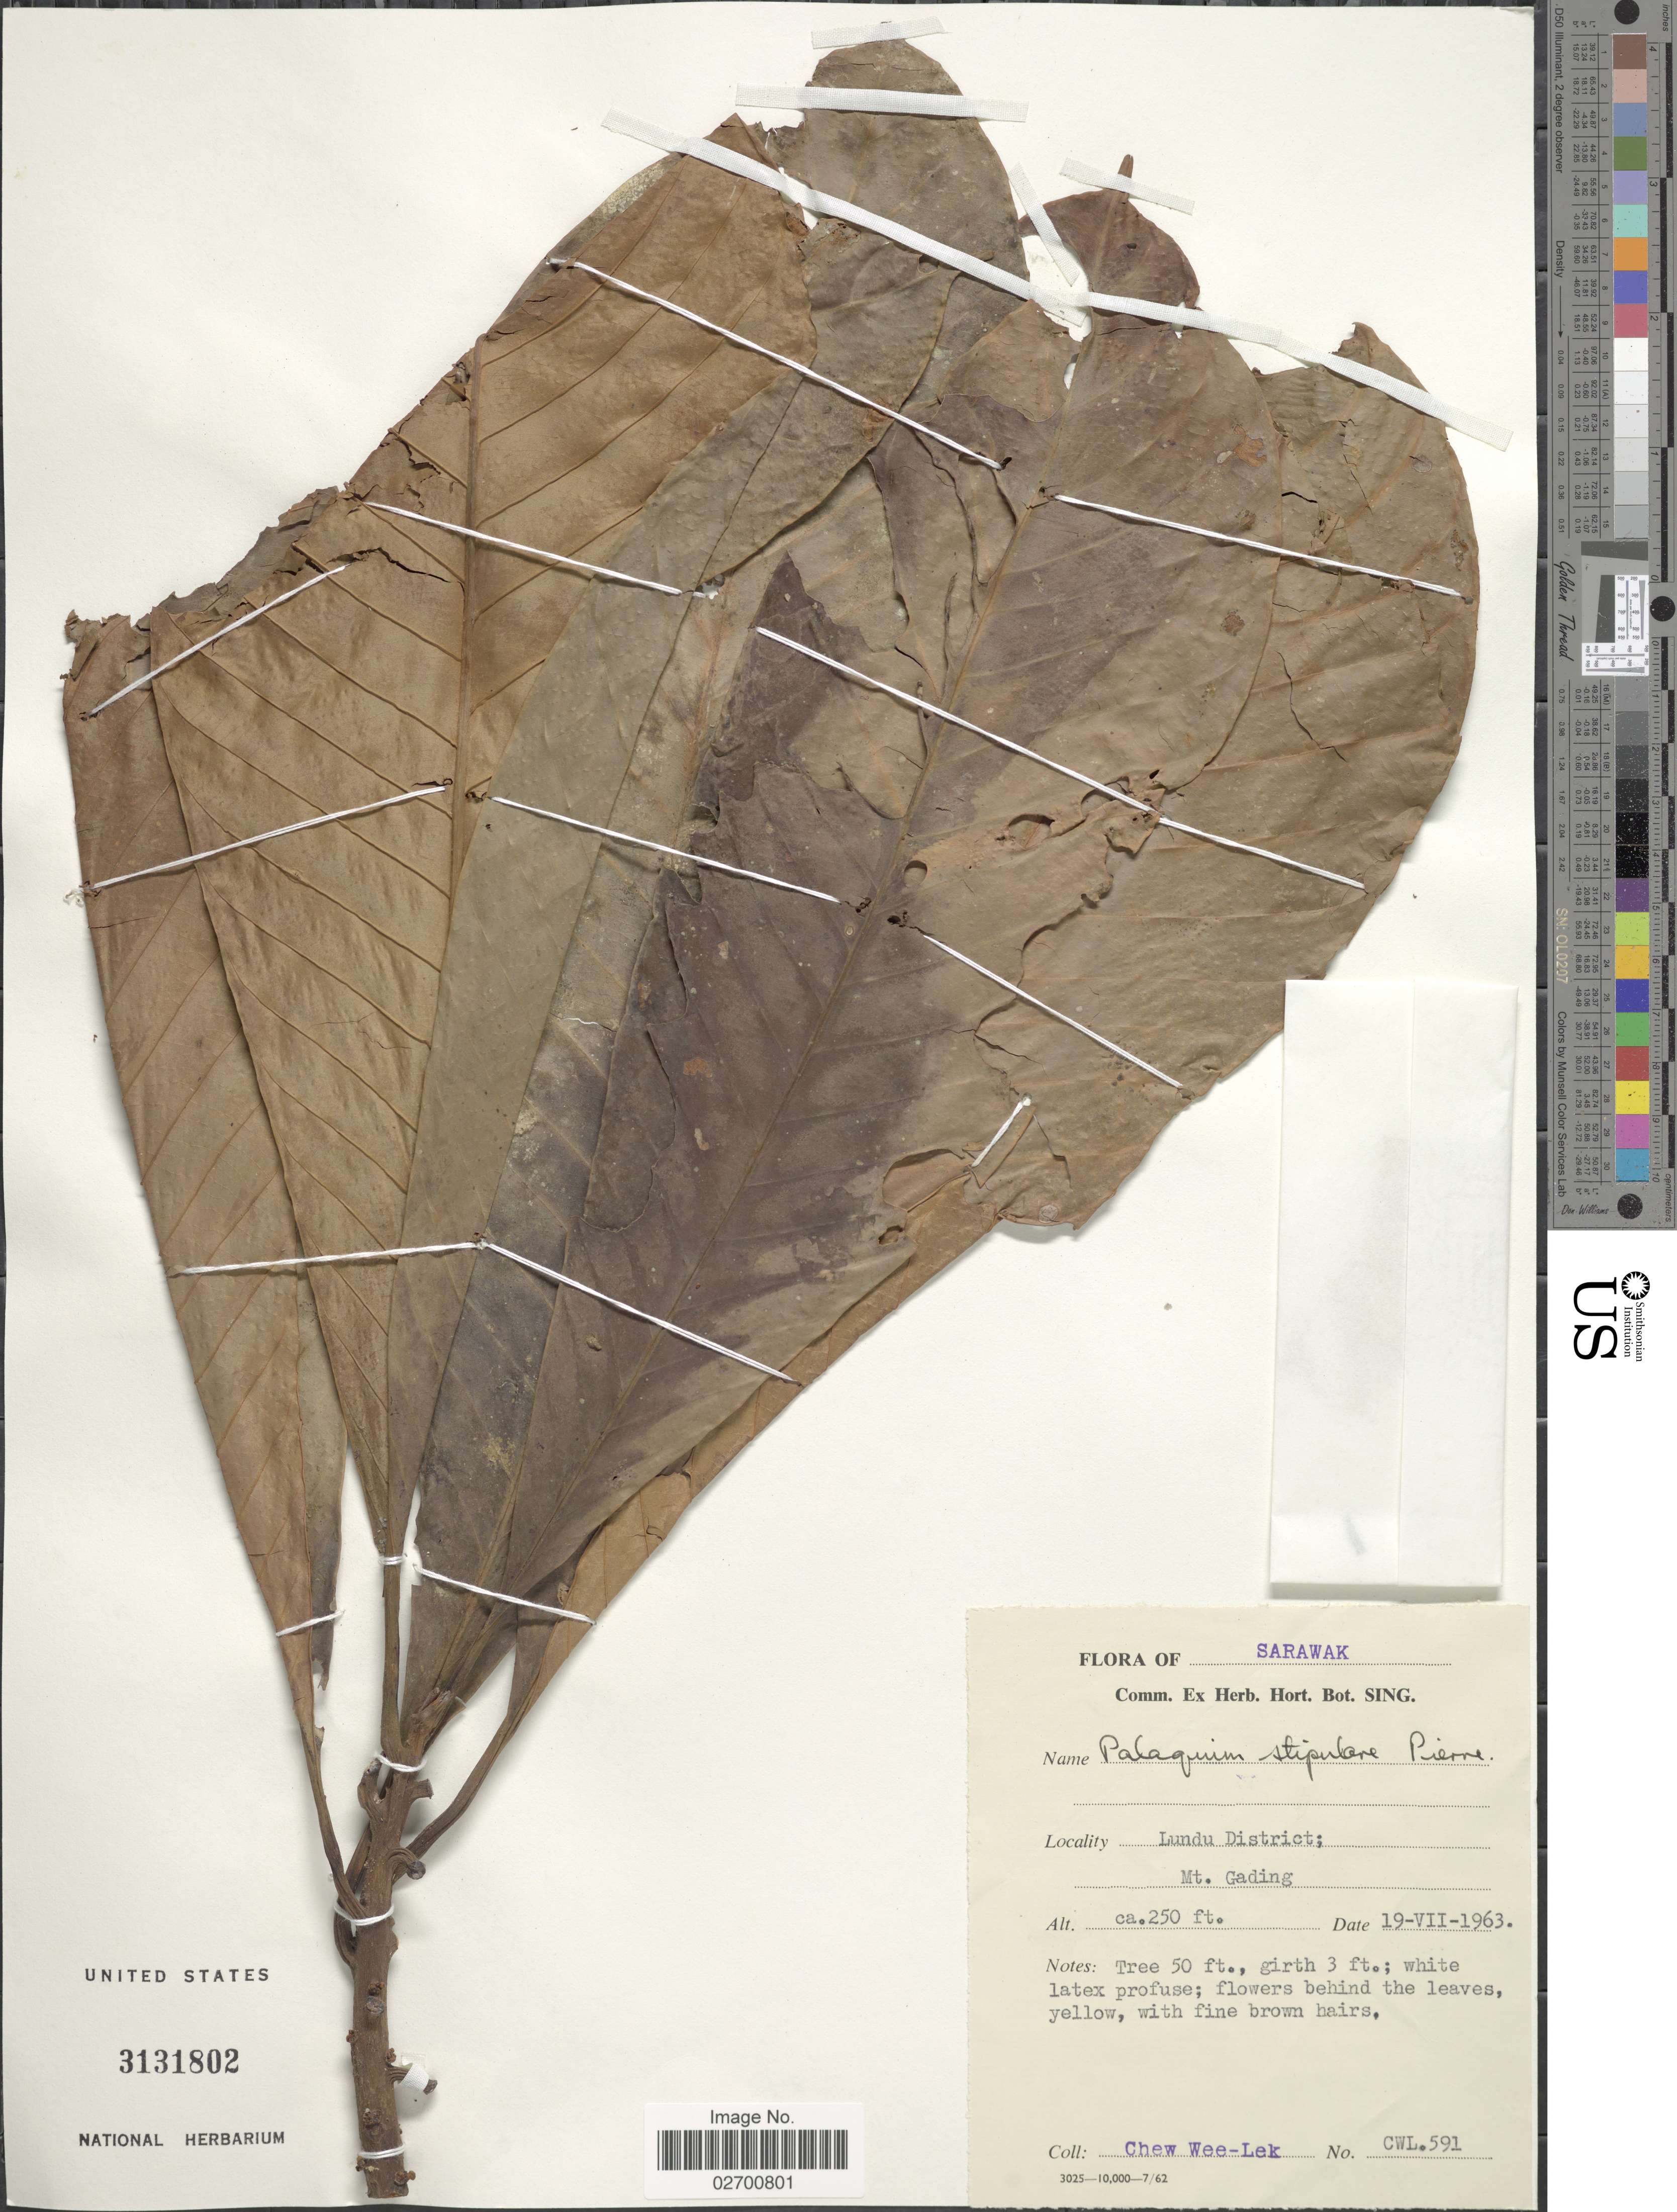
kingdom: Plantae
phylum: Tracheophyta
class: Magnoliopsida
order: Ericales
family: Sapotaceae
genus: Palaquium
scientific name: Palaquium stipulare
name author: Pierre ex Dubard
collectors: W. Chew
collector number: CWL.591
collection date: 1963-07-19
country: Malaysia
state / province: Sarawak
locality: Lundu District; Mt. Gading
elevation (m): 76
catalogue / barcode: US 3131802